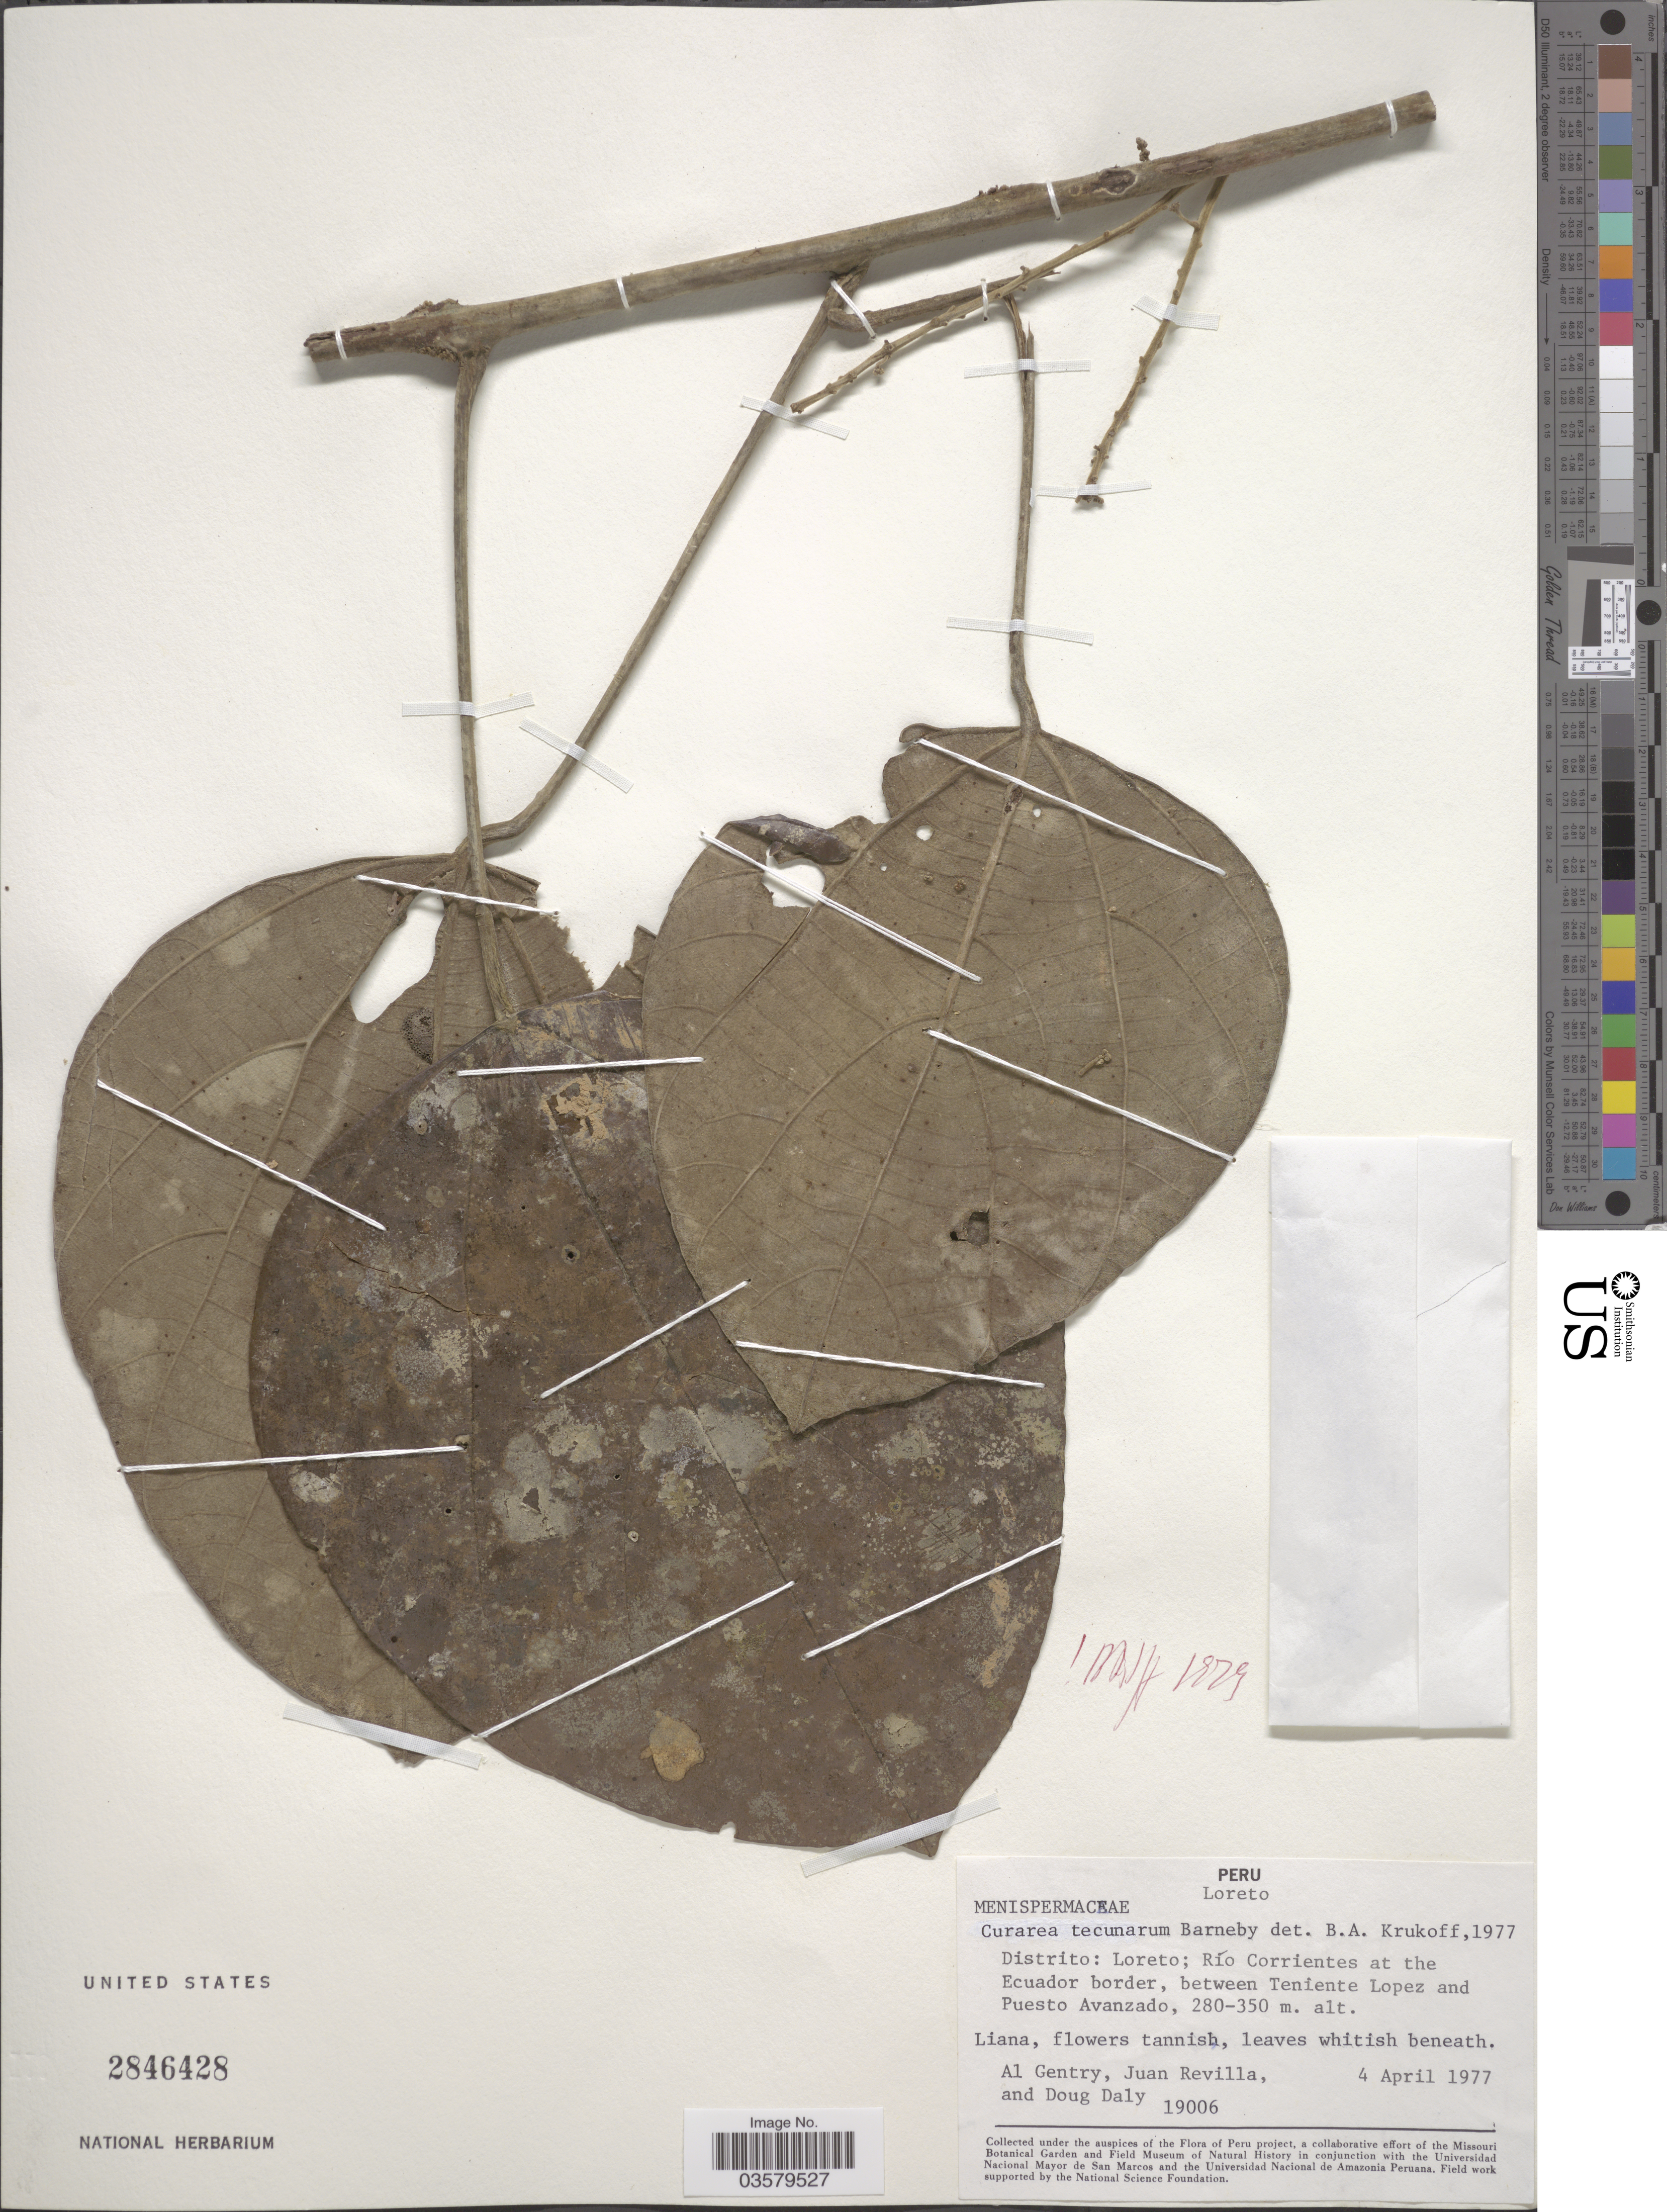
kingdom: Plantae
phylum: Tracheophyta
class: Magnoliopsida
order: Ranunculales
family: Menispermaceae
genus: Curarea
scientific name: Curarea tecunarum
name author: Barneby & Krukoff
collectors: A. H. Gentry, J. Revilla & D. C. Daly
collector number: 19006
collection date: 1977-04-04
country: Peru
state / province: Loreto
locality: Distrito: Loreto; Río Corrientes at the Ecuador border, between Teniente Lopez and Puesto Avanzado.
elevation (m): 280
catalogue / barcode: US 2846428